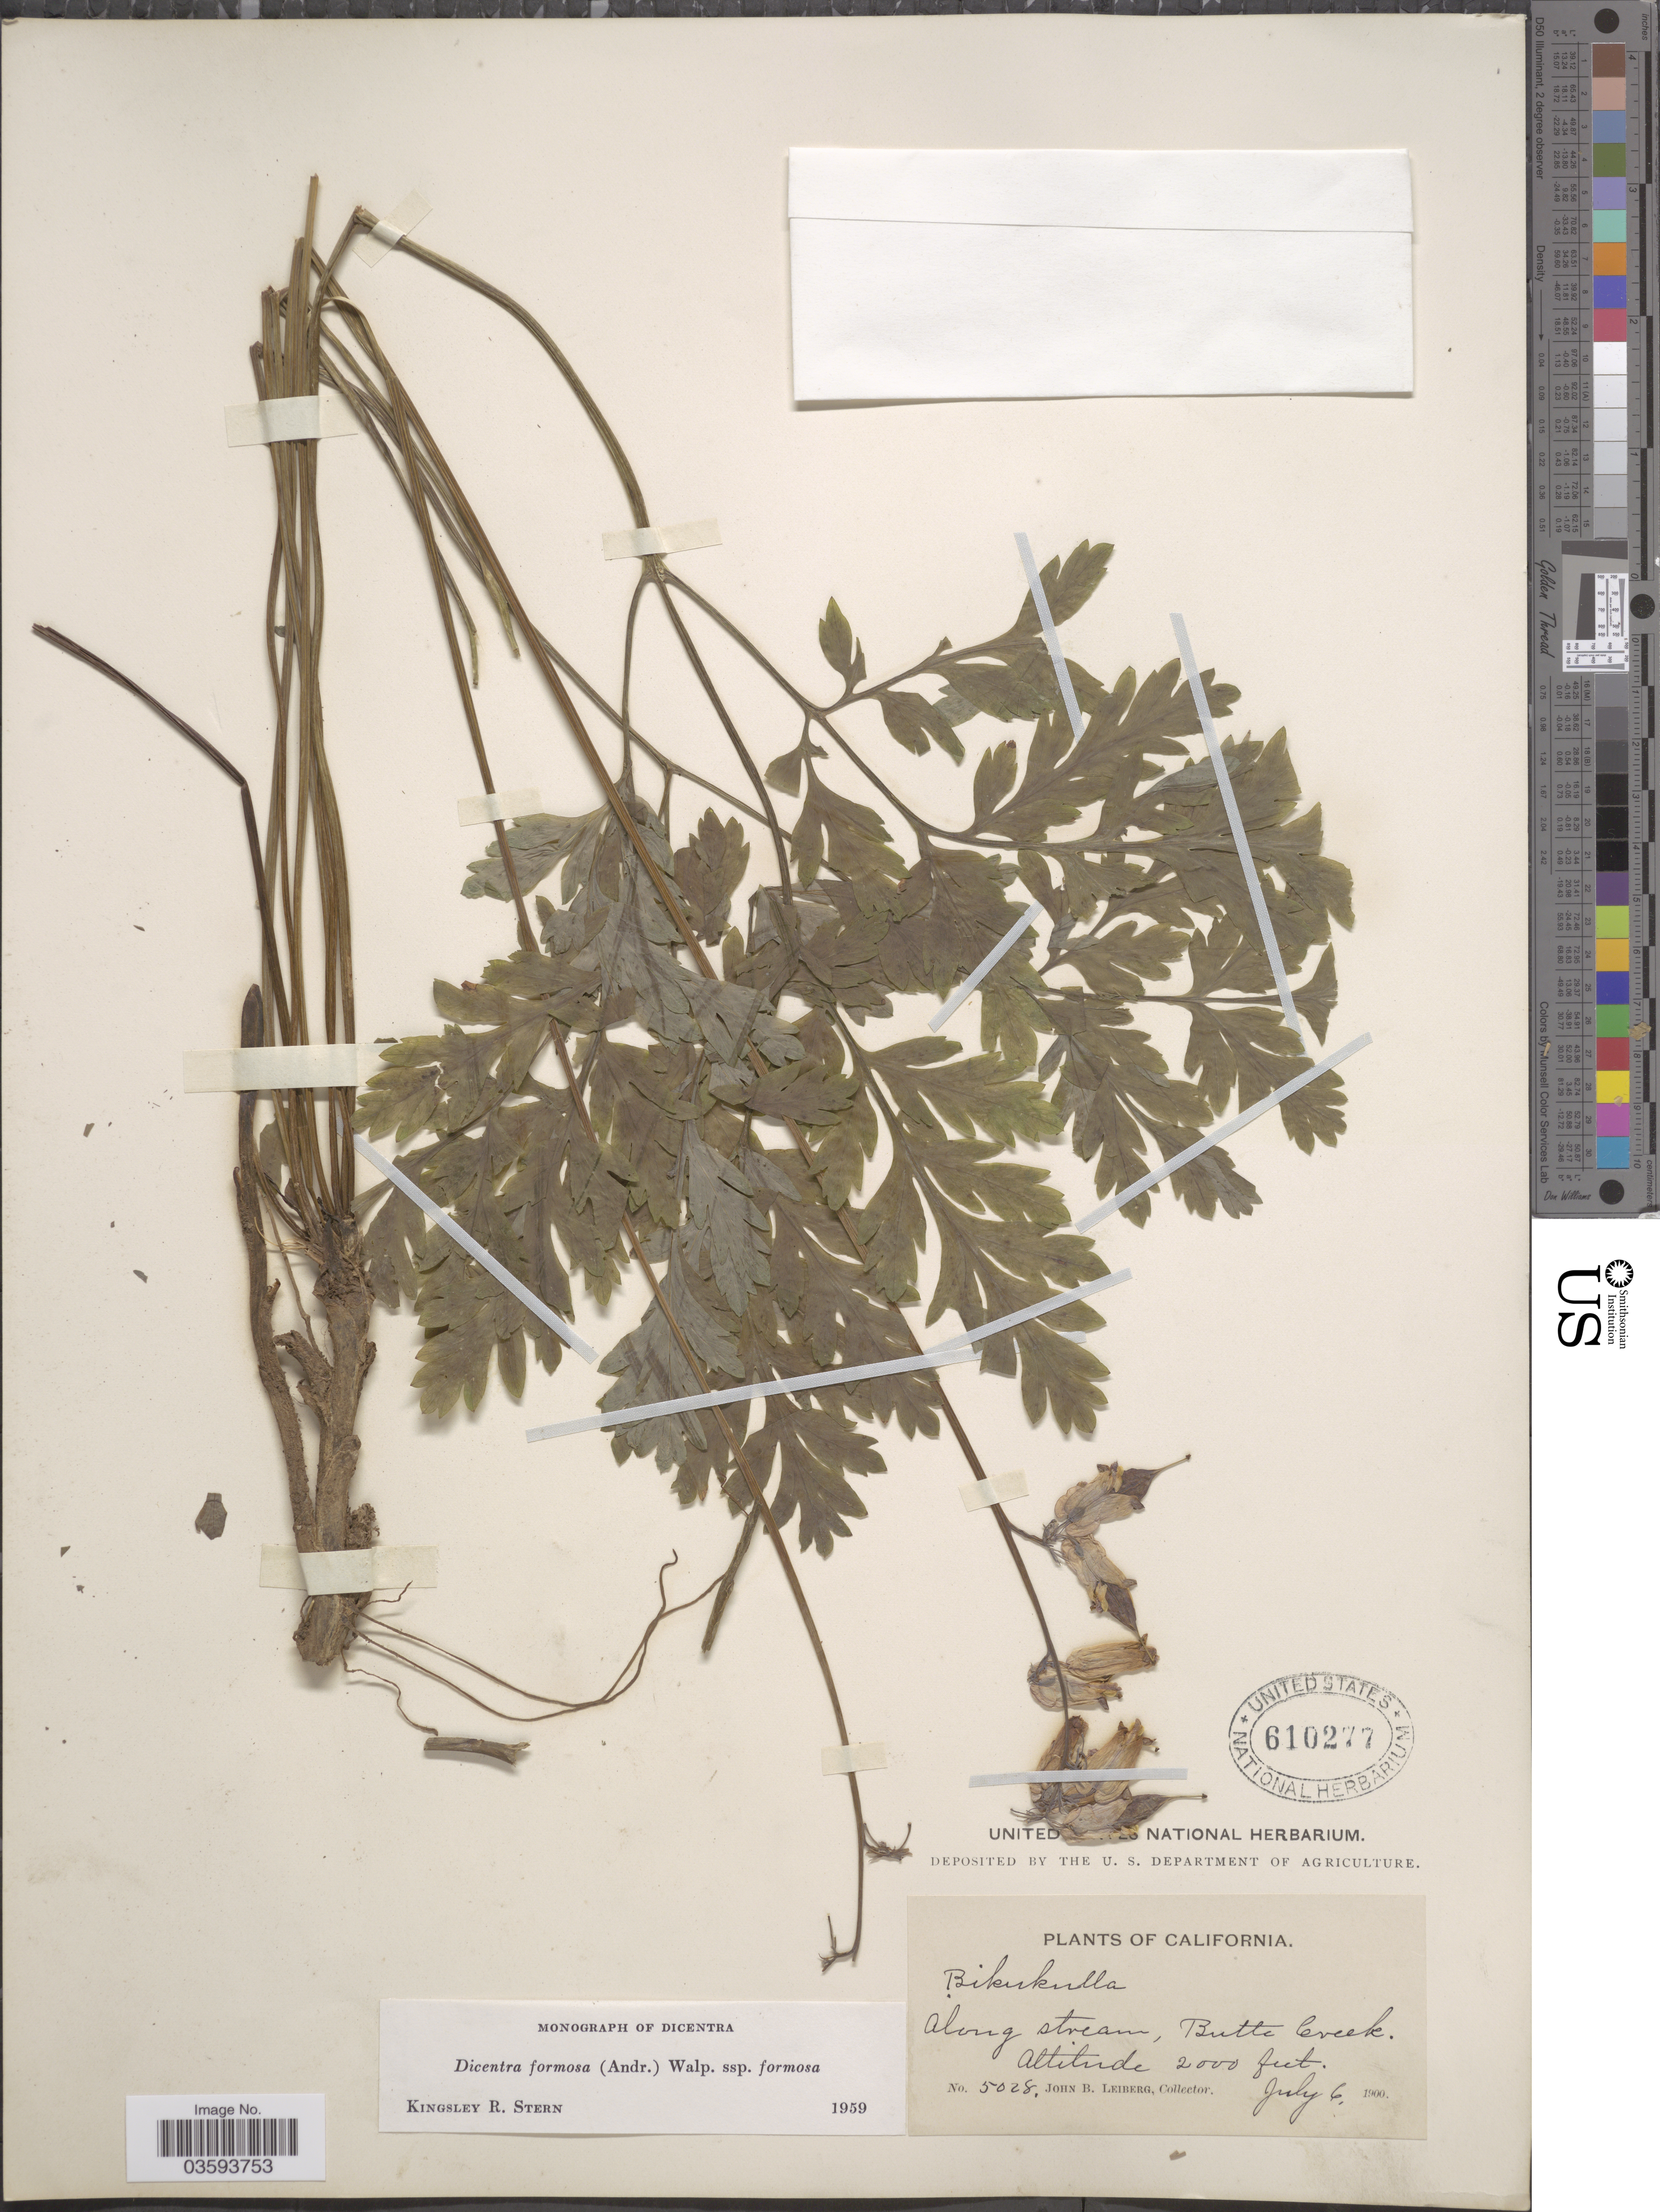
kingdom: Plantae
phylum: Tracheophyta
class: Magnoliopsida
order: Ranunculales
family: Papaveraceae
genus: Dicentra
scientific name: Dicentra formosa subsp. formosa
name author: (Haw.) Walp.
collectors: J. B. Leiberg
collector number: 5028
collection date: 1900-07-06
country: United States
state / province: California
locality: Along stream, Butte Creek.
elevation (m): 610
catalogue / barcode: US 610277